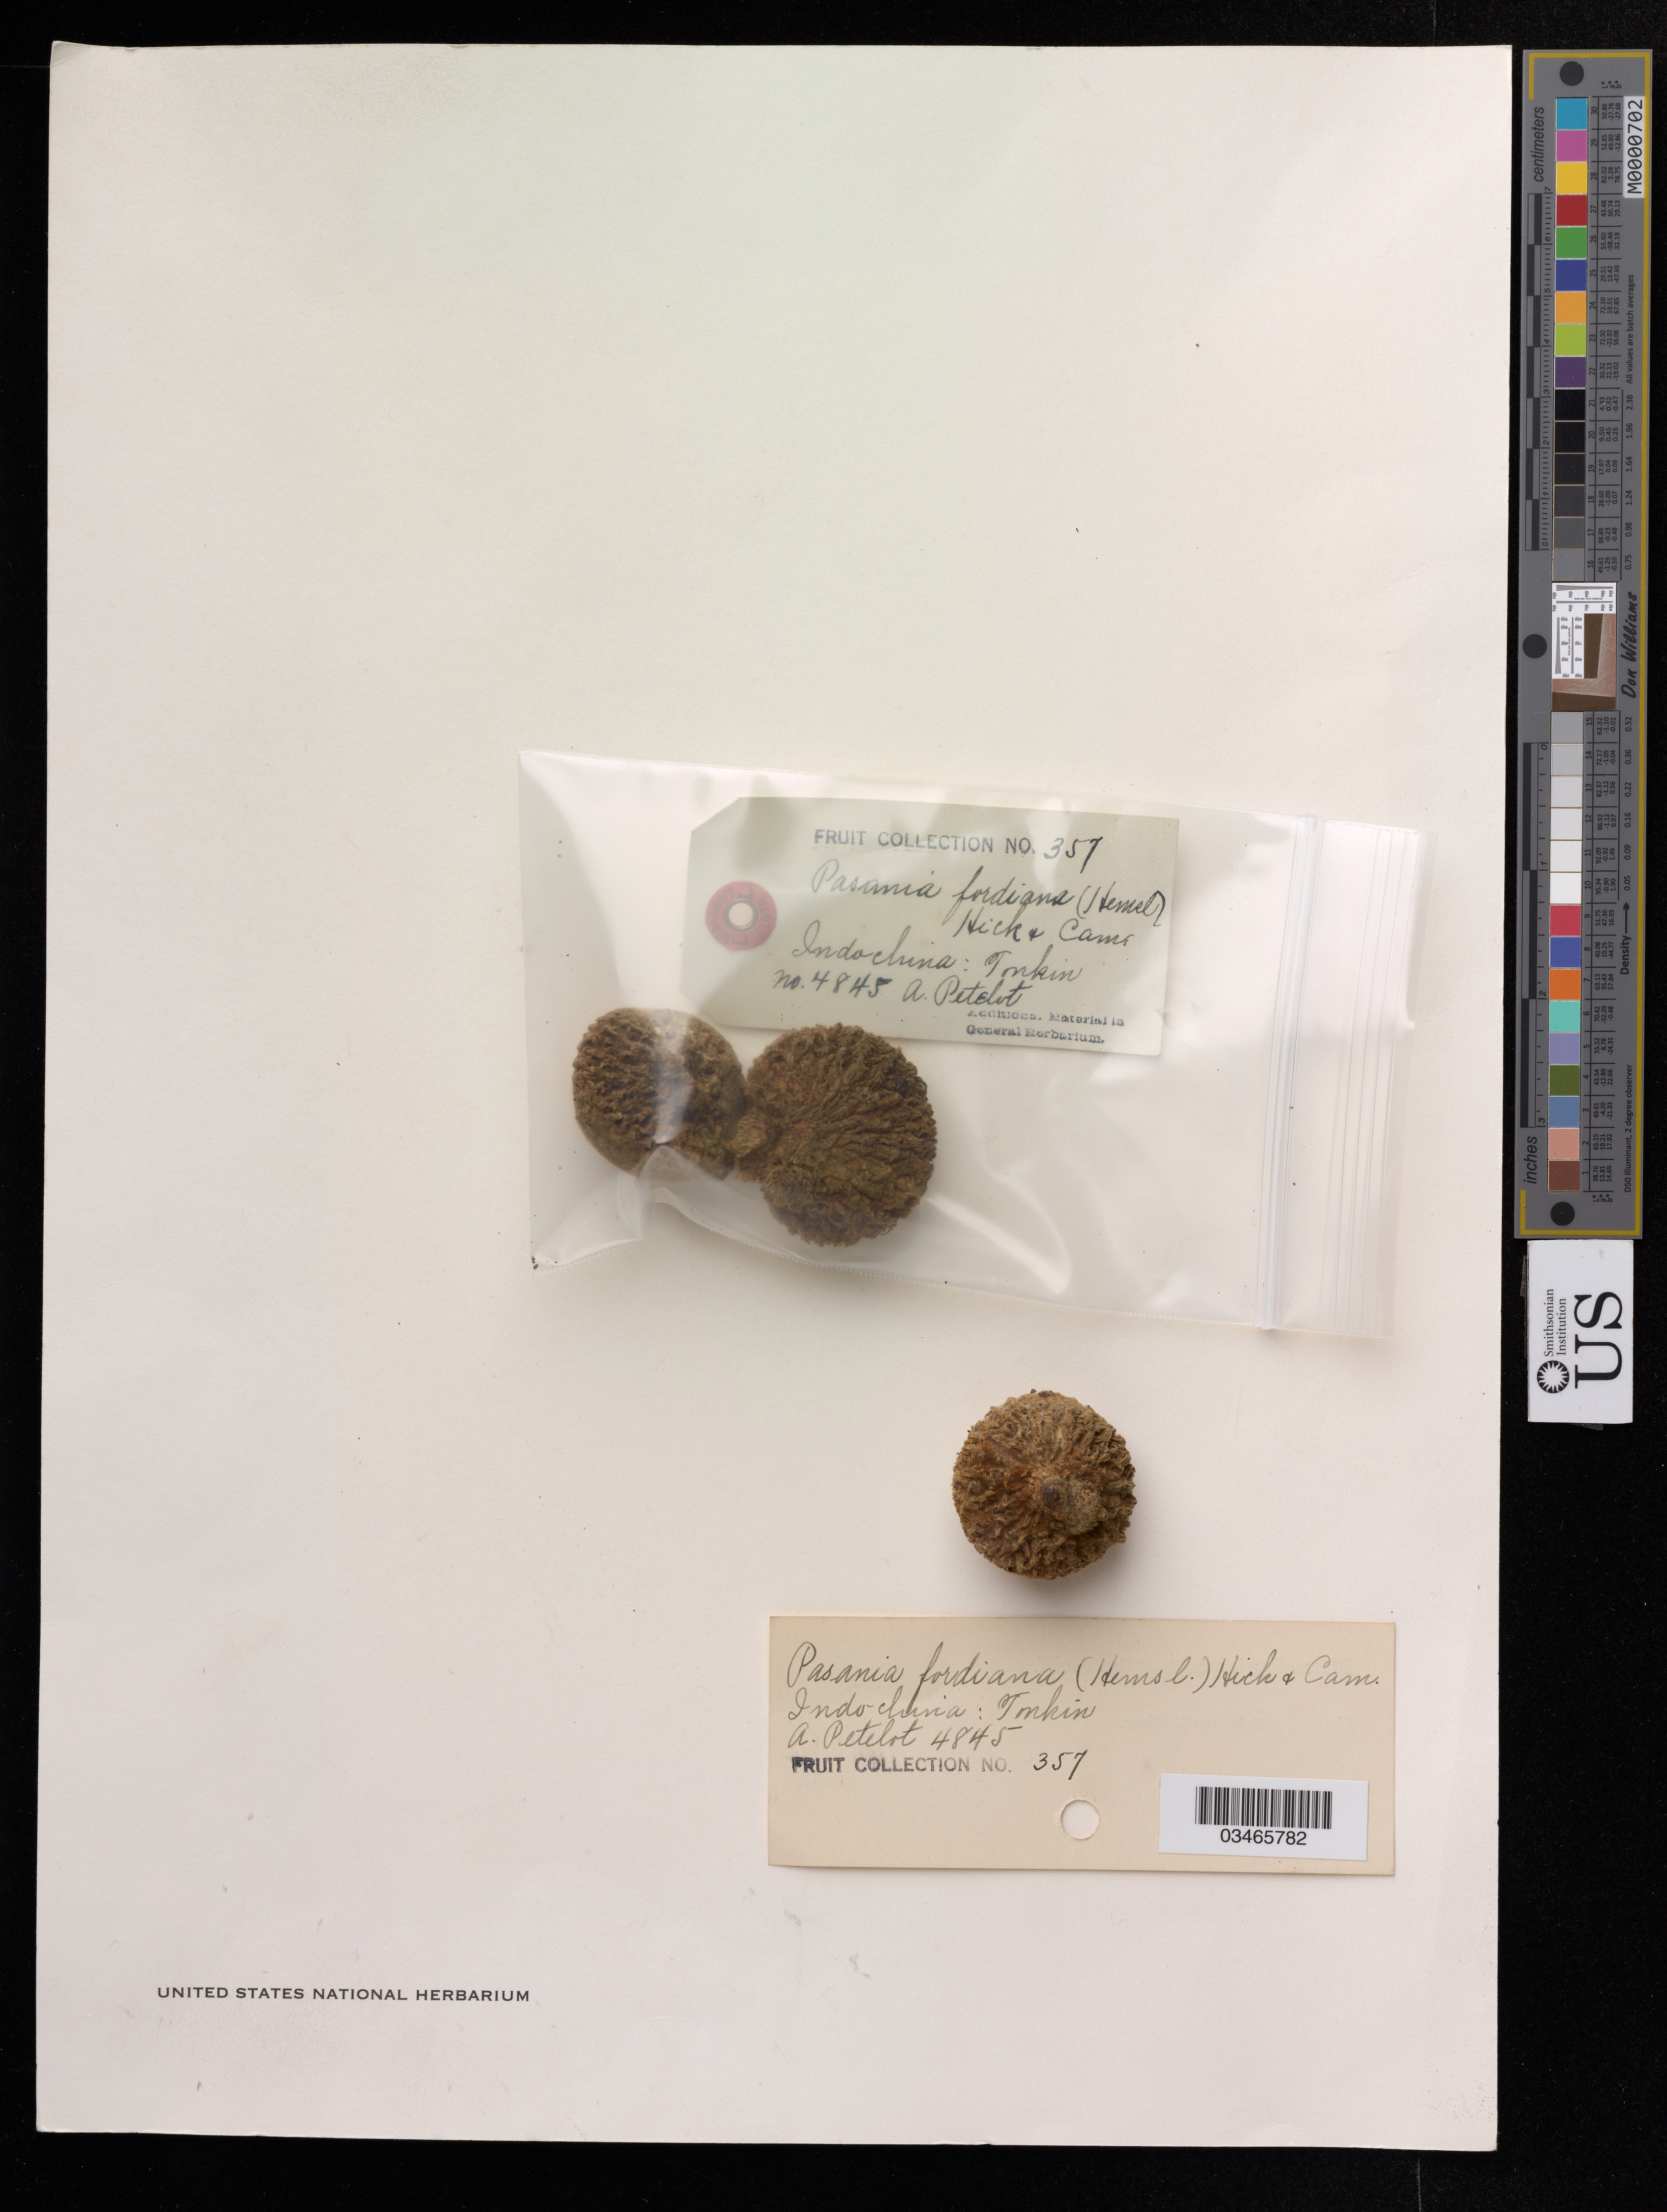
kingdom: Plantae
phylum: Tracheophyta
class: Magnoliopsida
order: Fagales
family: Fagaceae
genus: Lithocarpus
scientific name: Lithocarpus fordiana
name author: (Hemsl.) Chun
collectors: P. A. Pételot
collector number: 4845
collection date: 1933-08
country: Vietnam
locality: French Indochina. Environs de Chapa.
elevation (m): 2000